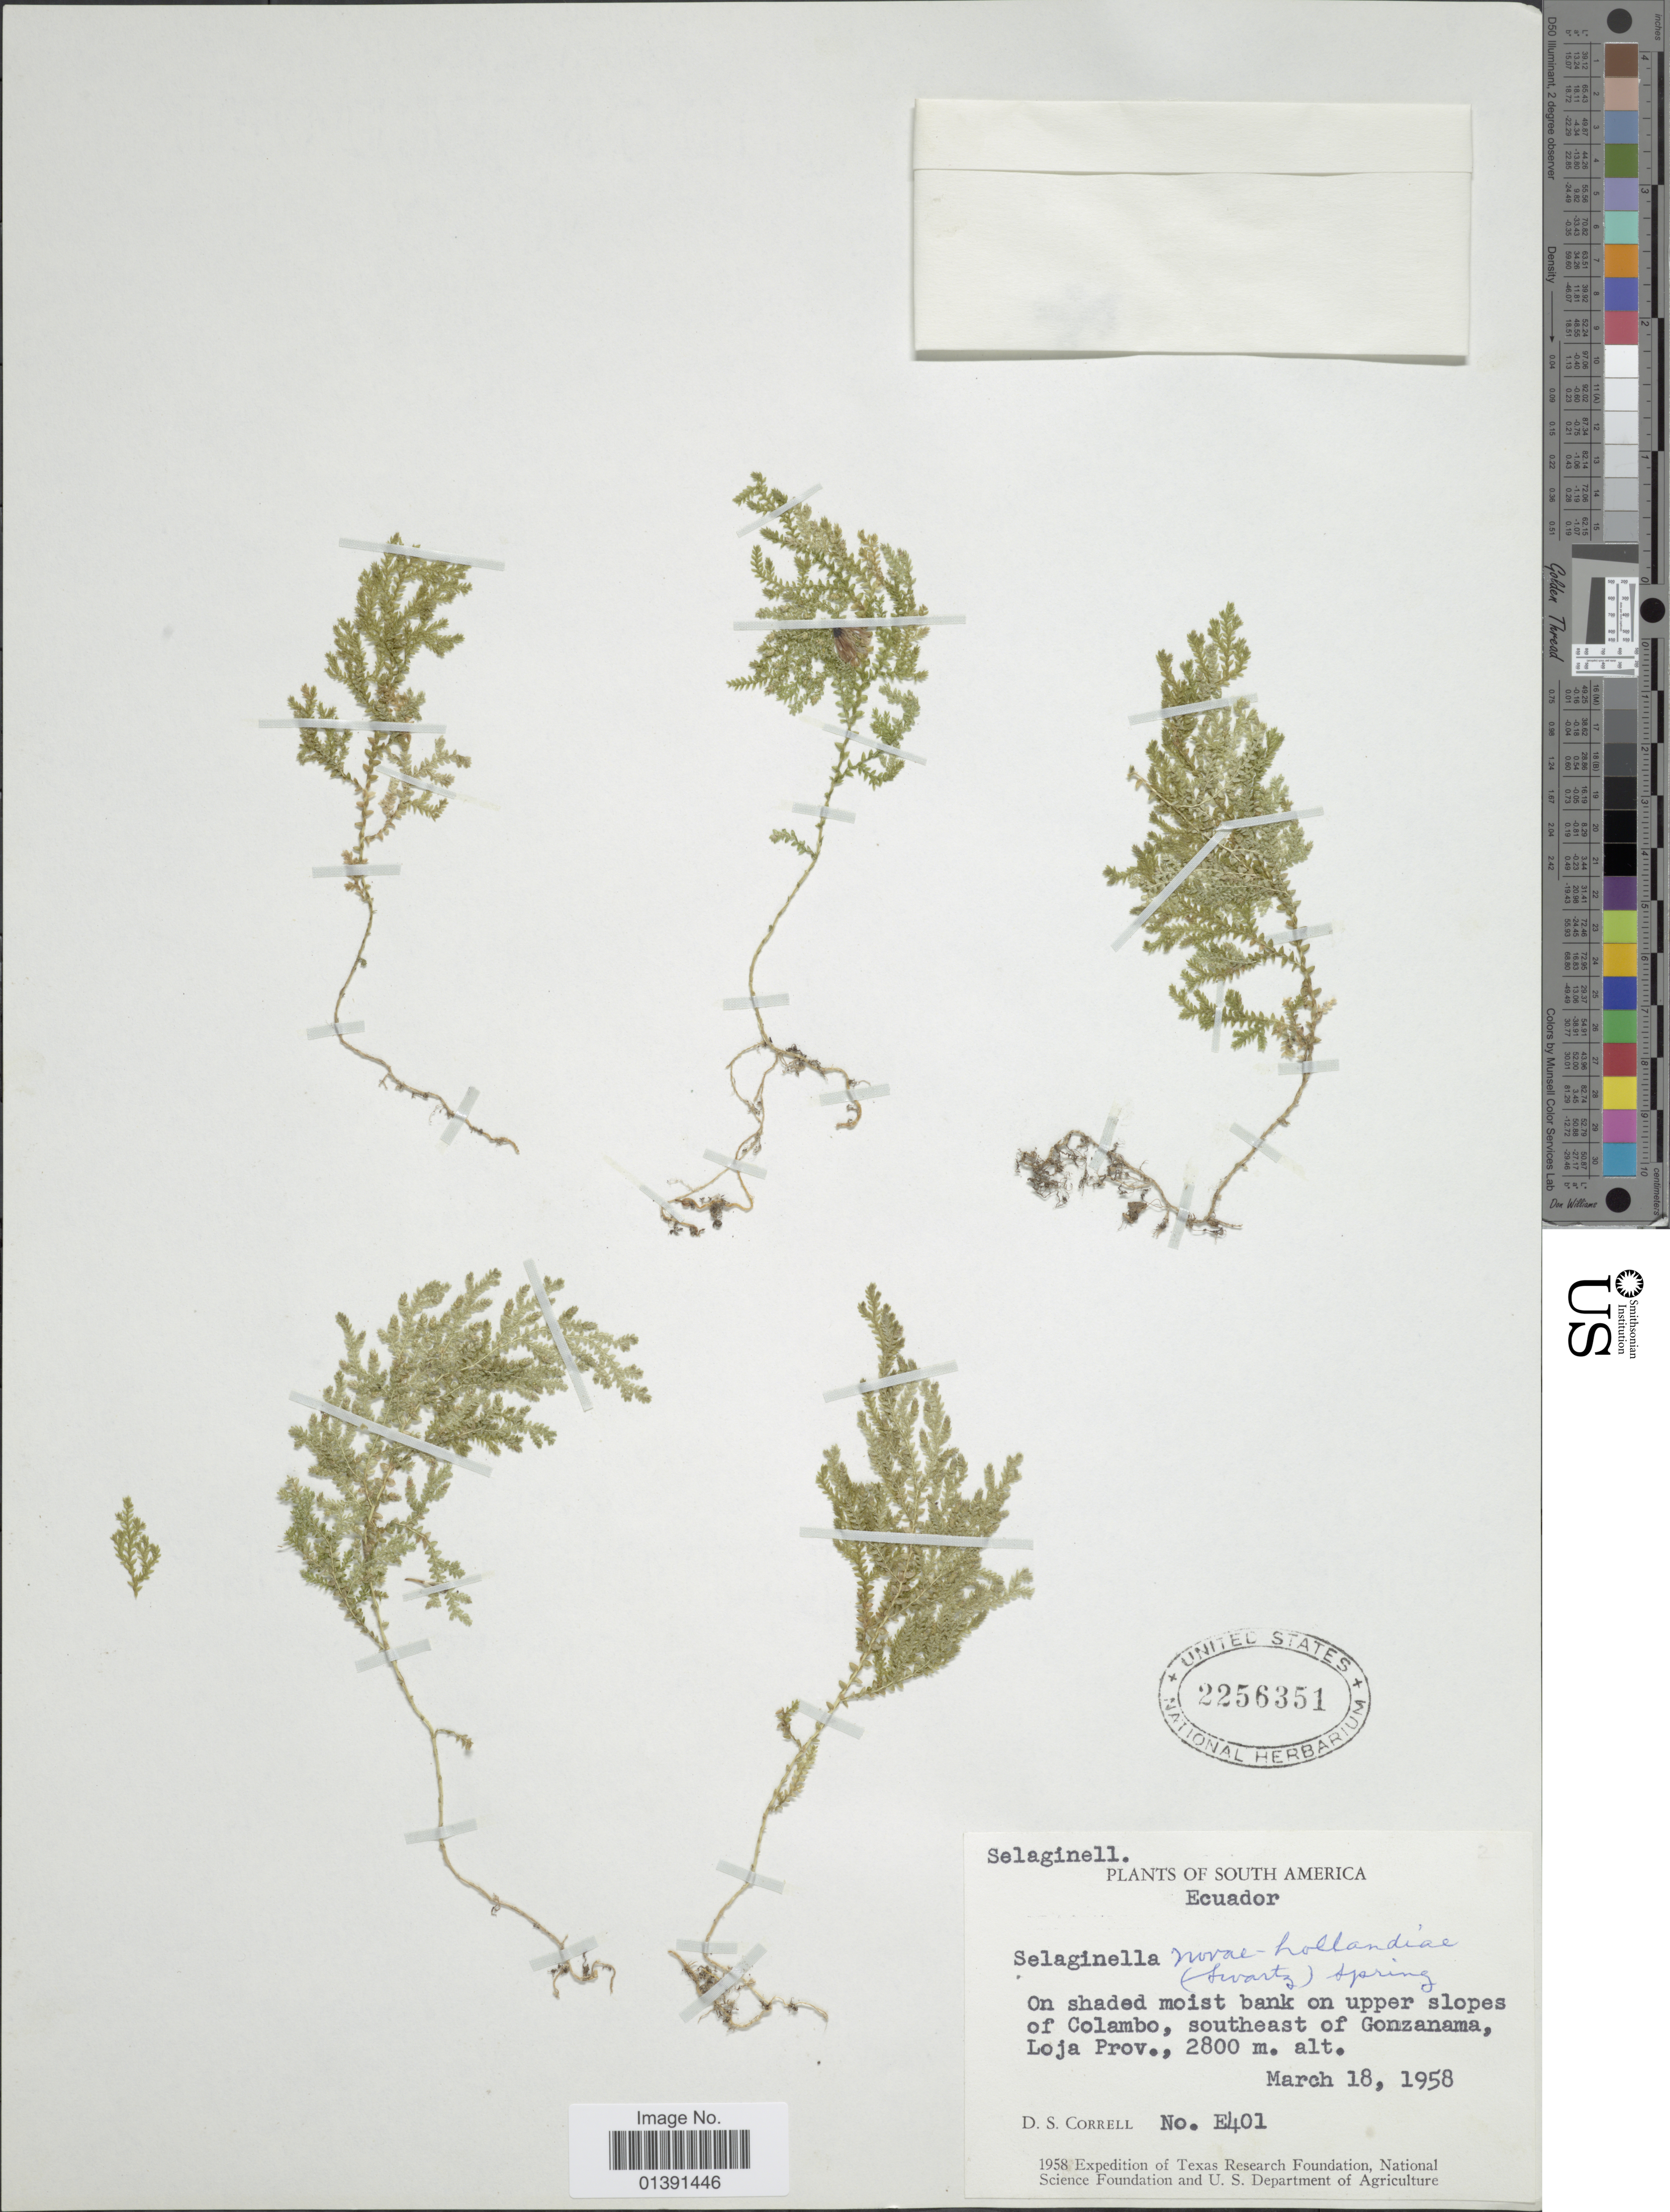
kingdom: Plantae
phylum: Tracheophyta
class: Lycopodiopsida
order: Selaginellales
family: Selaginellaceae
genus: Selaginella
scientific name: Selaginella novae-hollandiae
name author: (Sw.) Spring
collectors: D. S. Correll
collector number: E401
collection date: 1958-03-18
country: Ecuador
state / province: Loja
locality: On shaded moist bank on upper slopes of Colambo, southeast of Gonzanama, Loja Prov.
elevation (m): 2800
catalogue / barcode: US 2256351